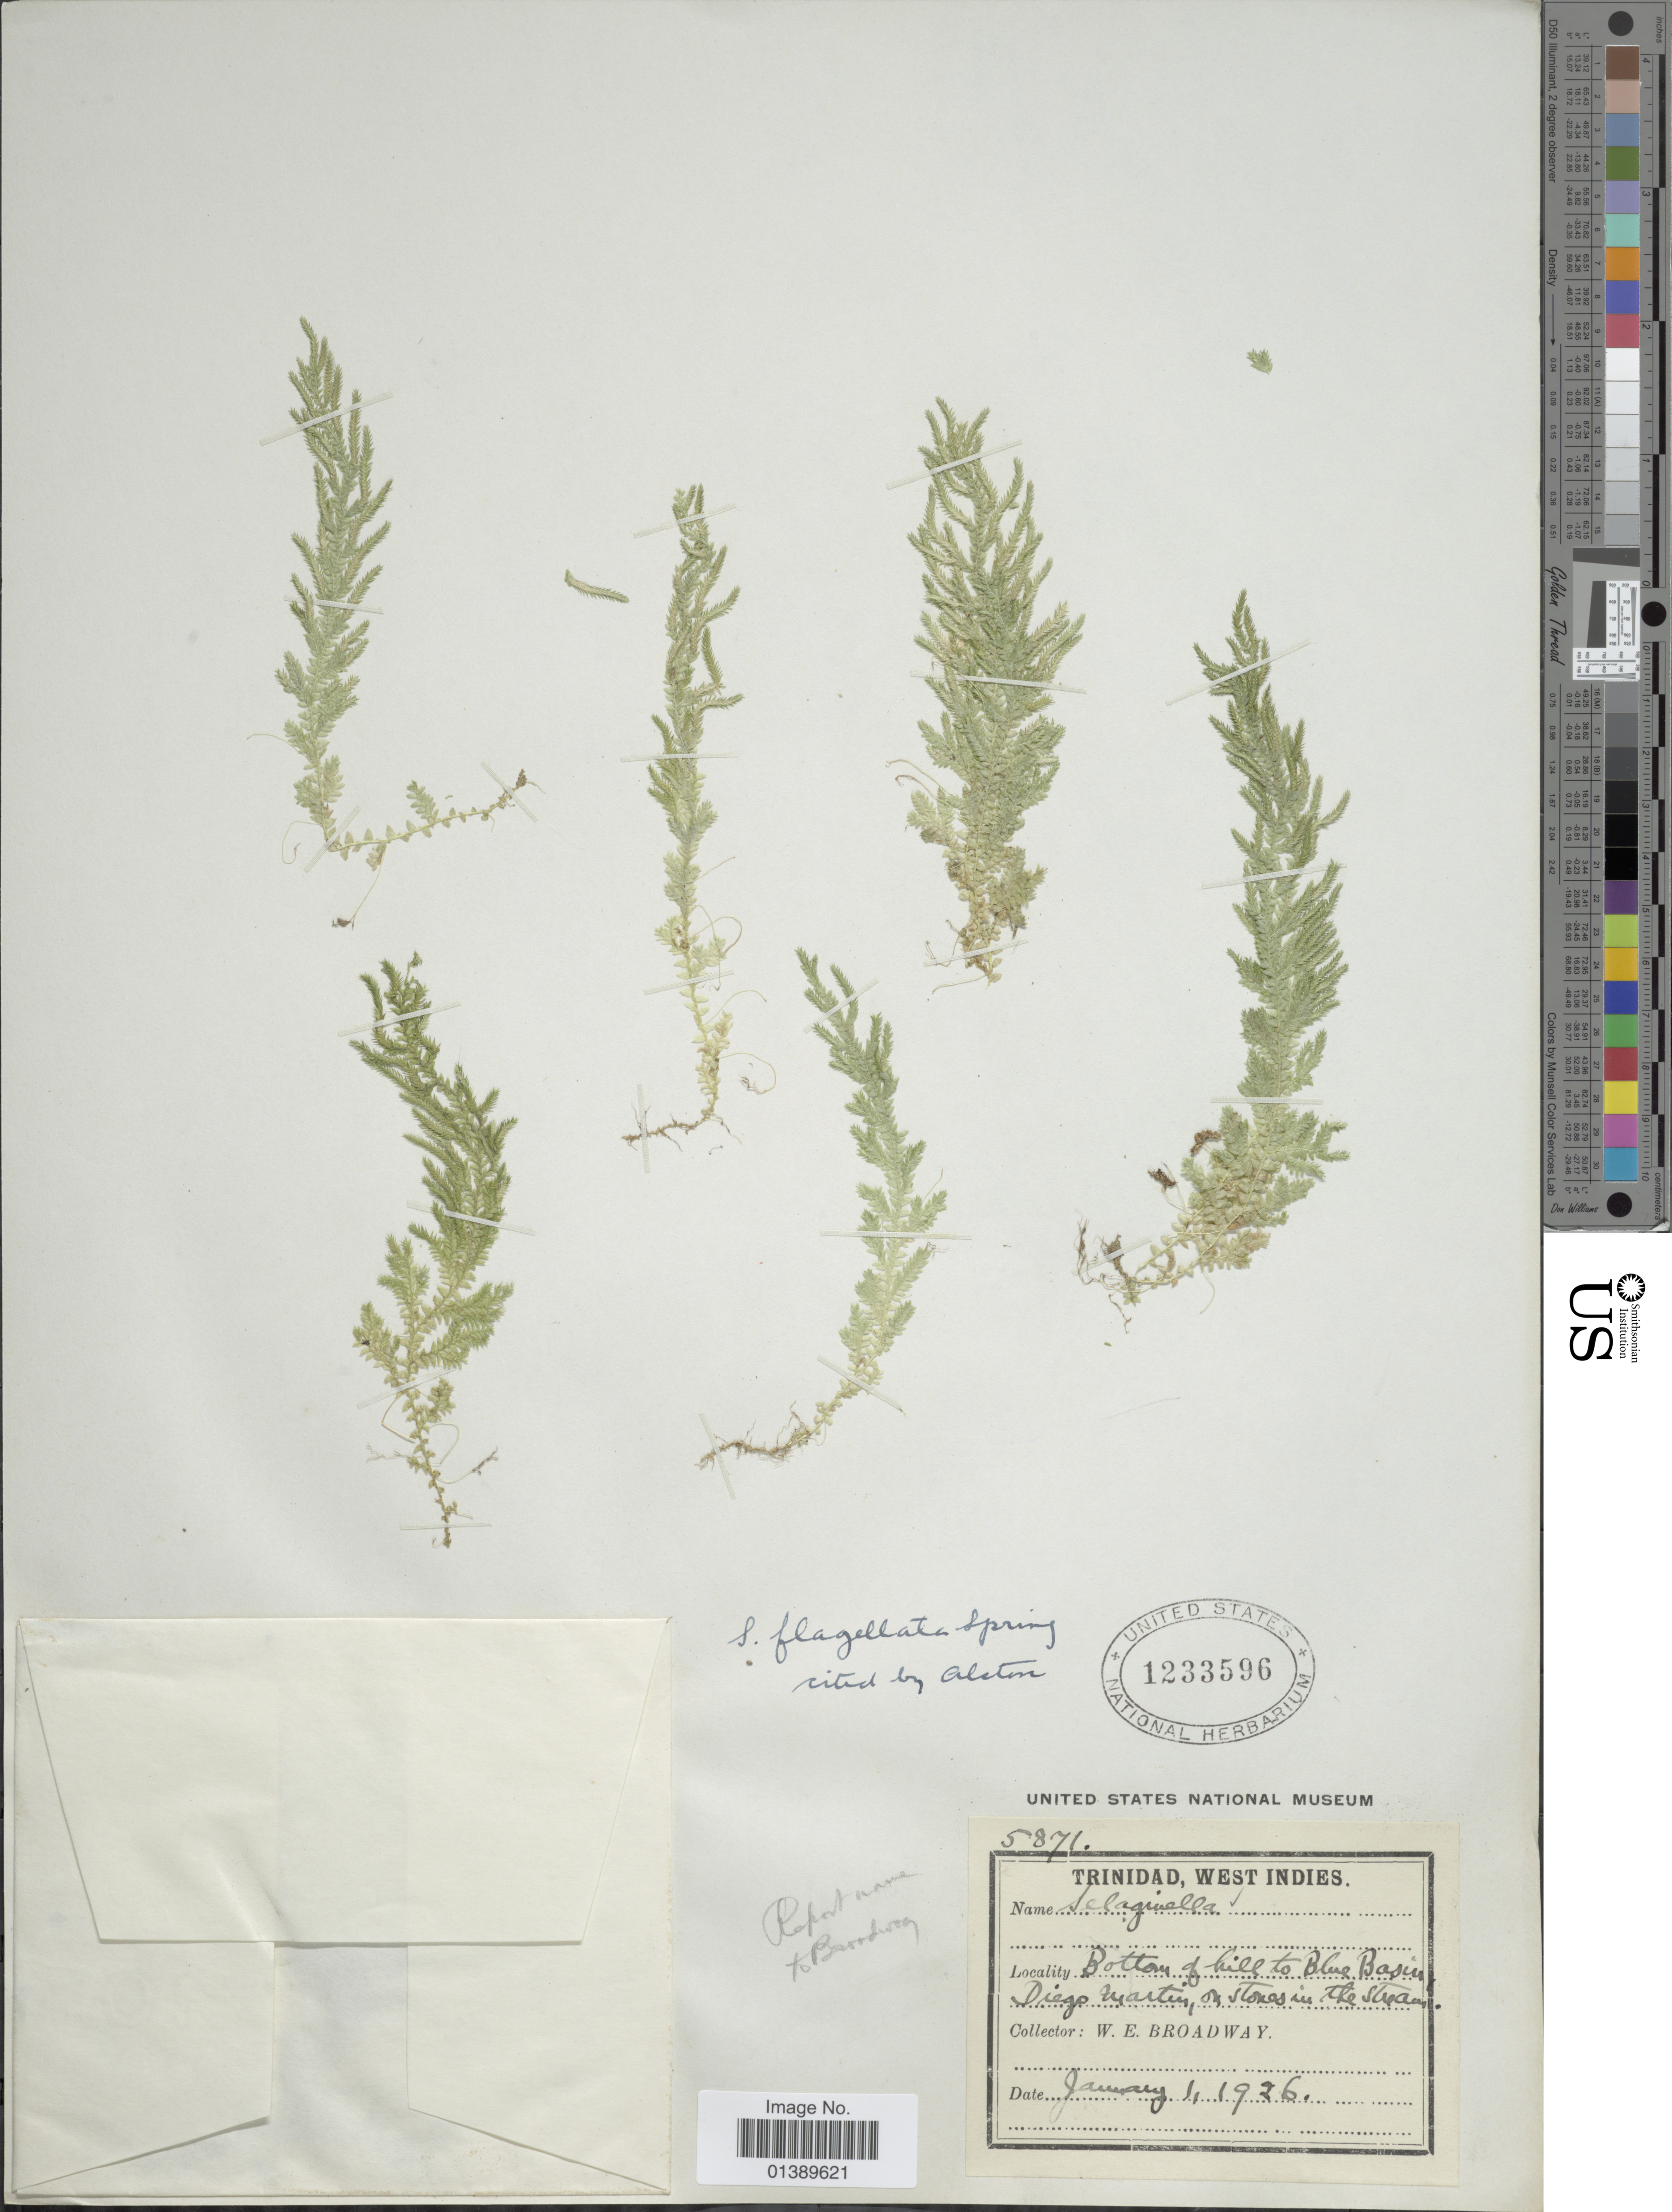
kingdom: Plantae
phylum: Tracheophyta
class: Lycopodiopsida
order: Selaginellales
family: Selaginellaceae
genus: Selaginella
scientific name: Selaginella flagellata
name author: Spring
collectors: W. E. Broadway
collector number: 5871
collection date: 1926-01-01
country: Trinidad and Tobago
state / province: Trinidad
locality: West Indies, Bottom of hill to Blue Basin, Diego martin, on stones in the stream.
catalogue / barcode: US 1233596